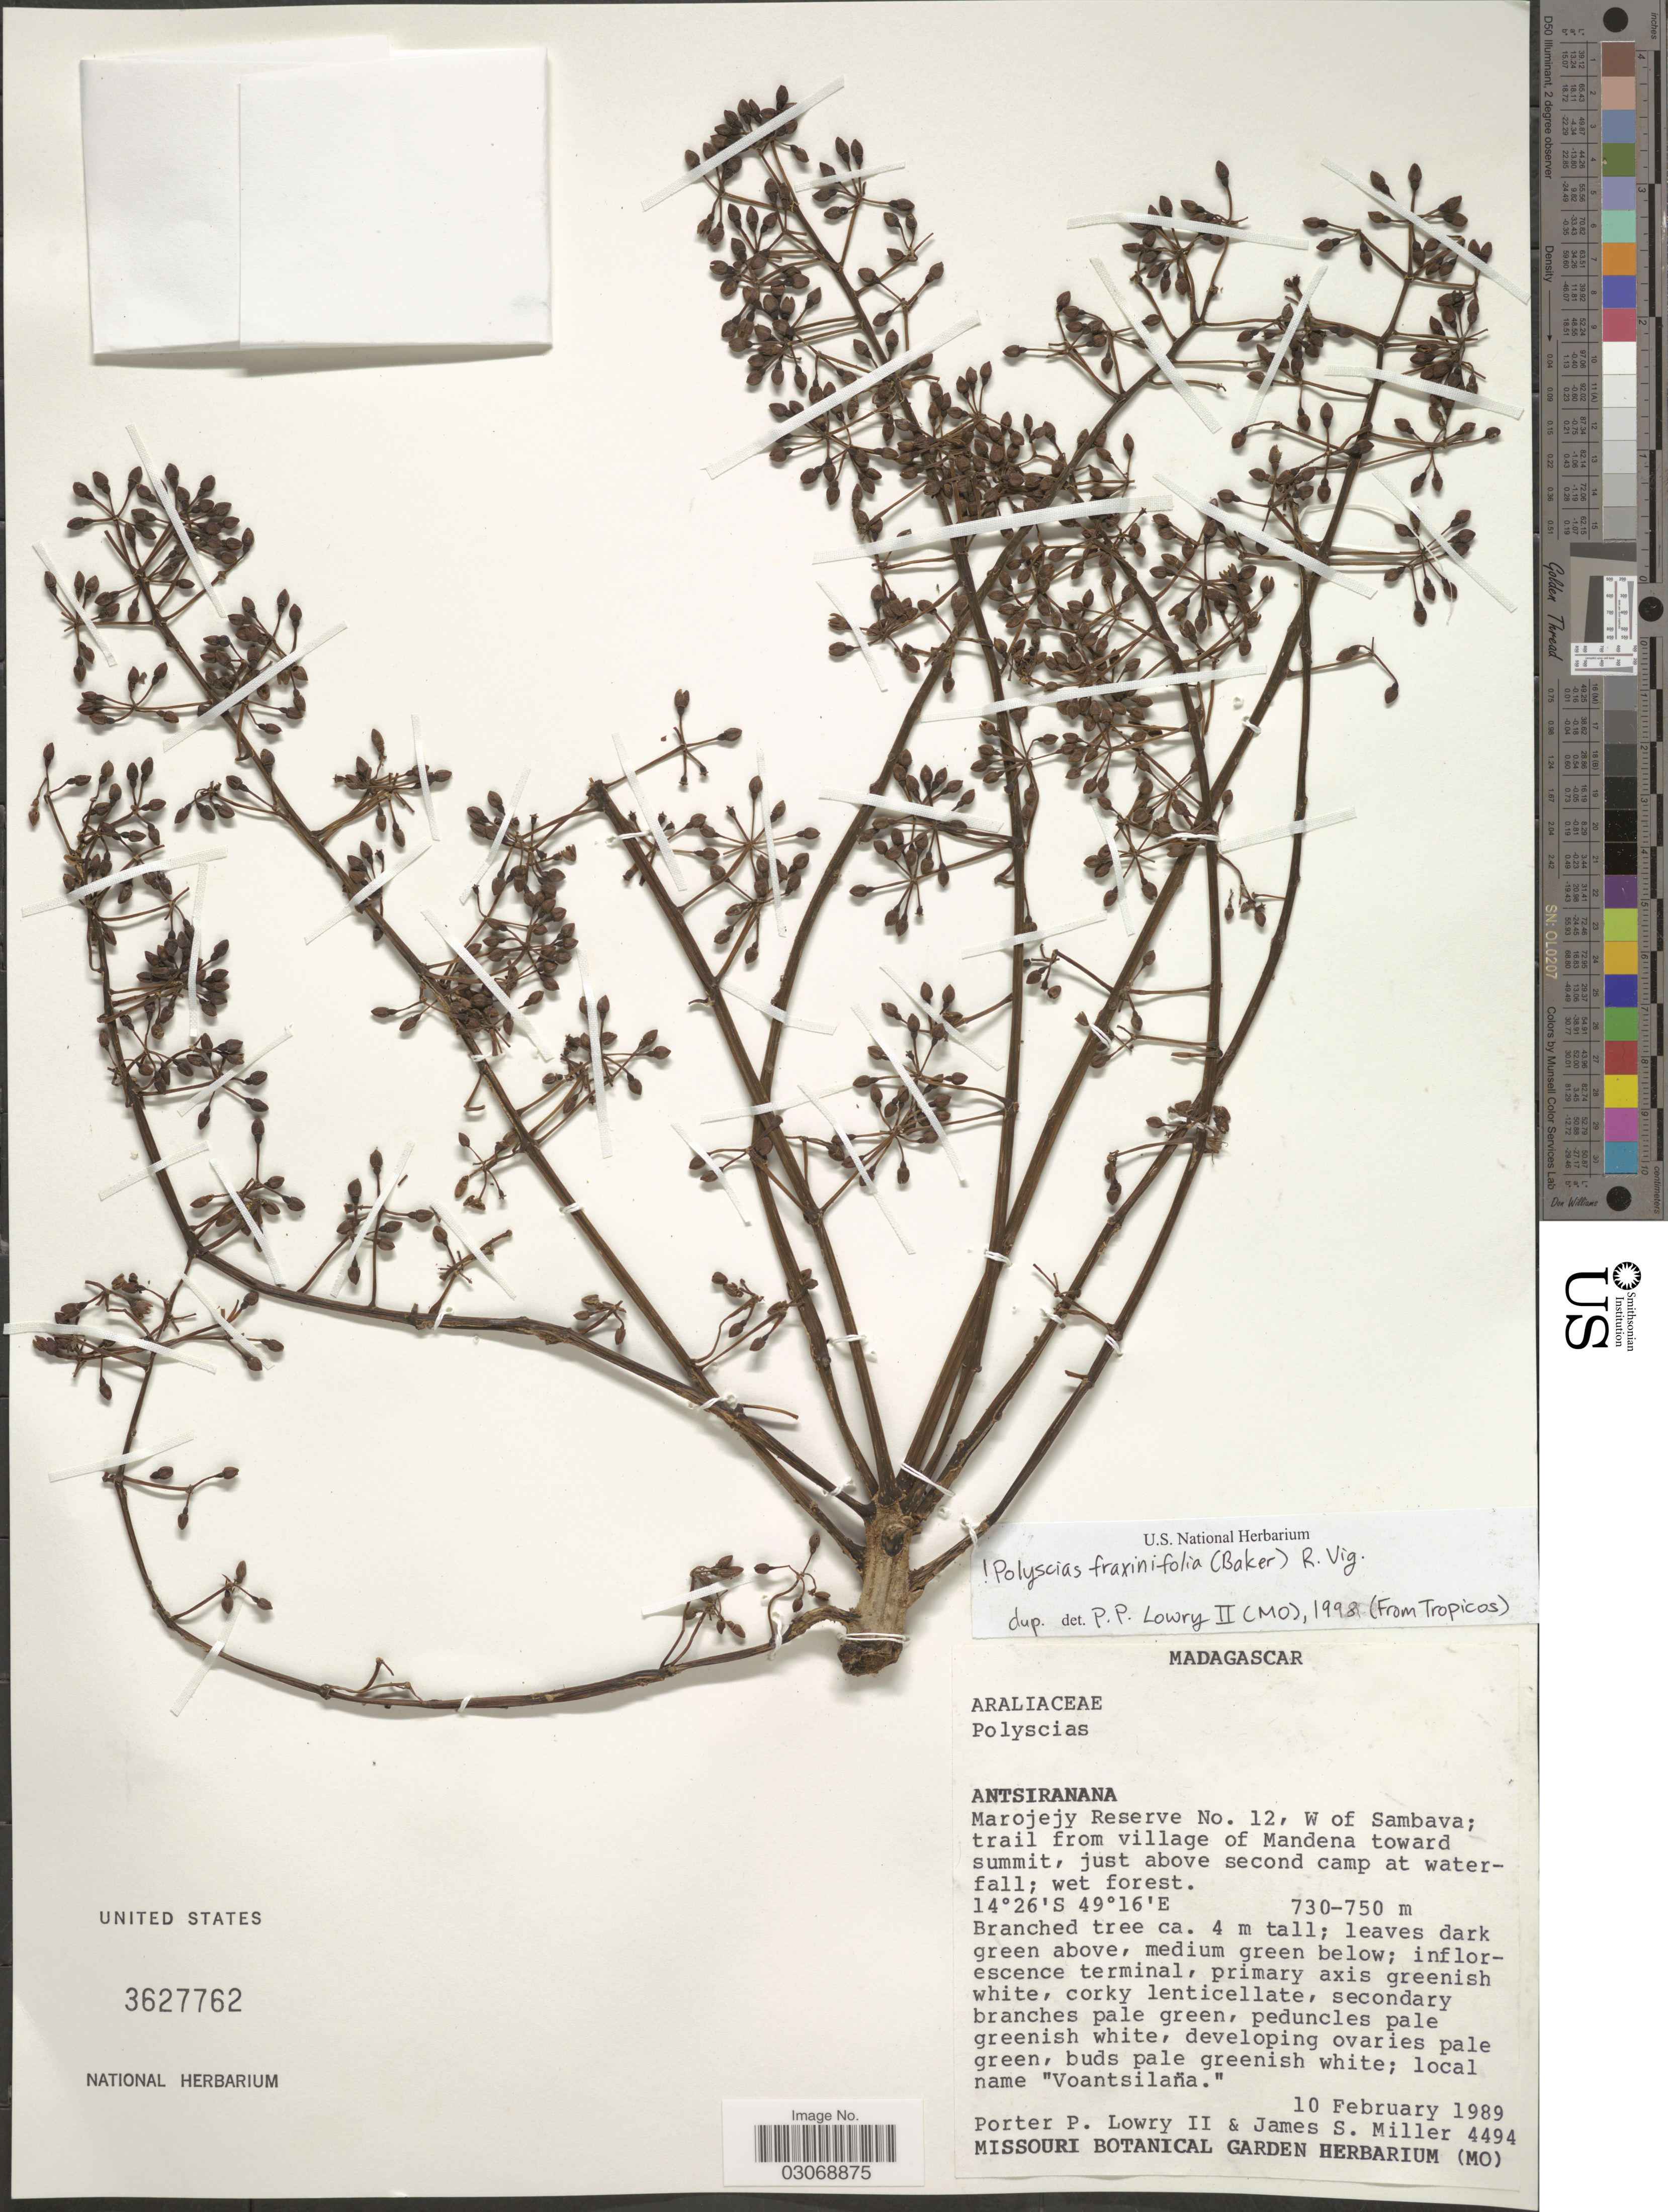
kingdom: Plantae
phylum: Tracheophyta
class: Magnoliopsida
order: Apiales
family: Araliaceae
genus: Polyscias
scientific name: Polyscias fraxinifolia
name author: (Baker) R. Vig.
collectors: P. P. Lowry & J. S. Miller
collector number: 4494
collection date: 1989-02-10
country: Madagascar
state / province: Sava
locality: Marojejy Reserve No. 12, W of Sambava; trail from village of Mandena toward summit, just above second camp at waterfall.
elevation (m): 730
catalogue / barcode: US 3627762